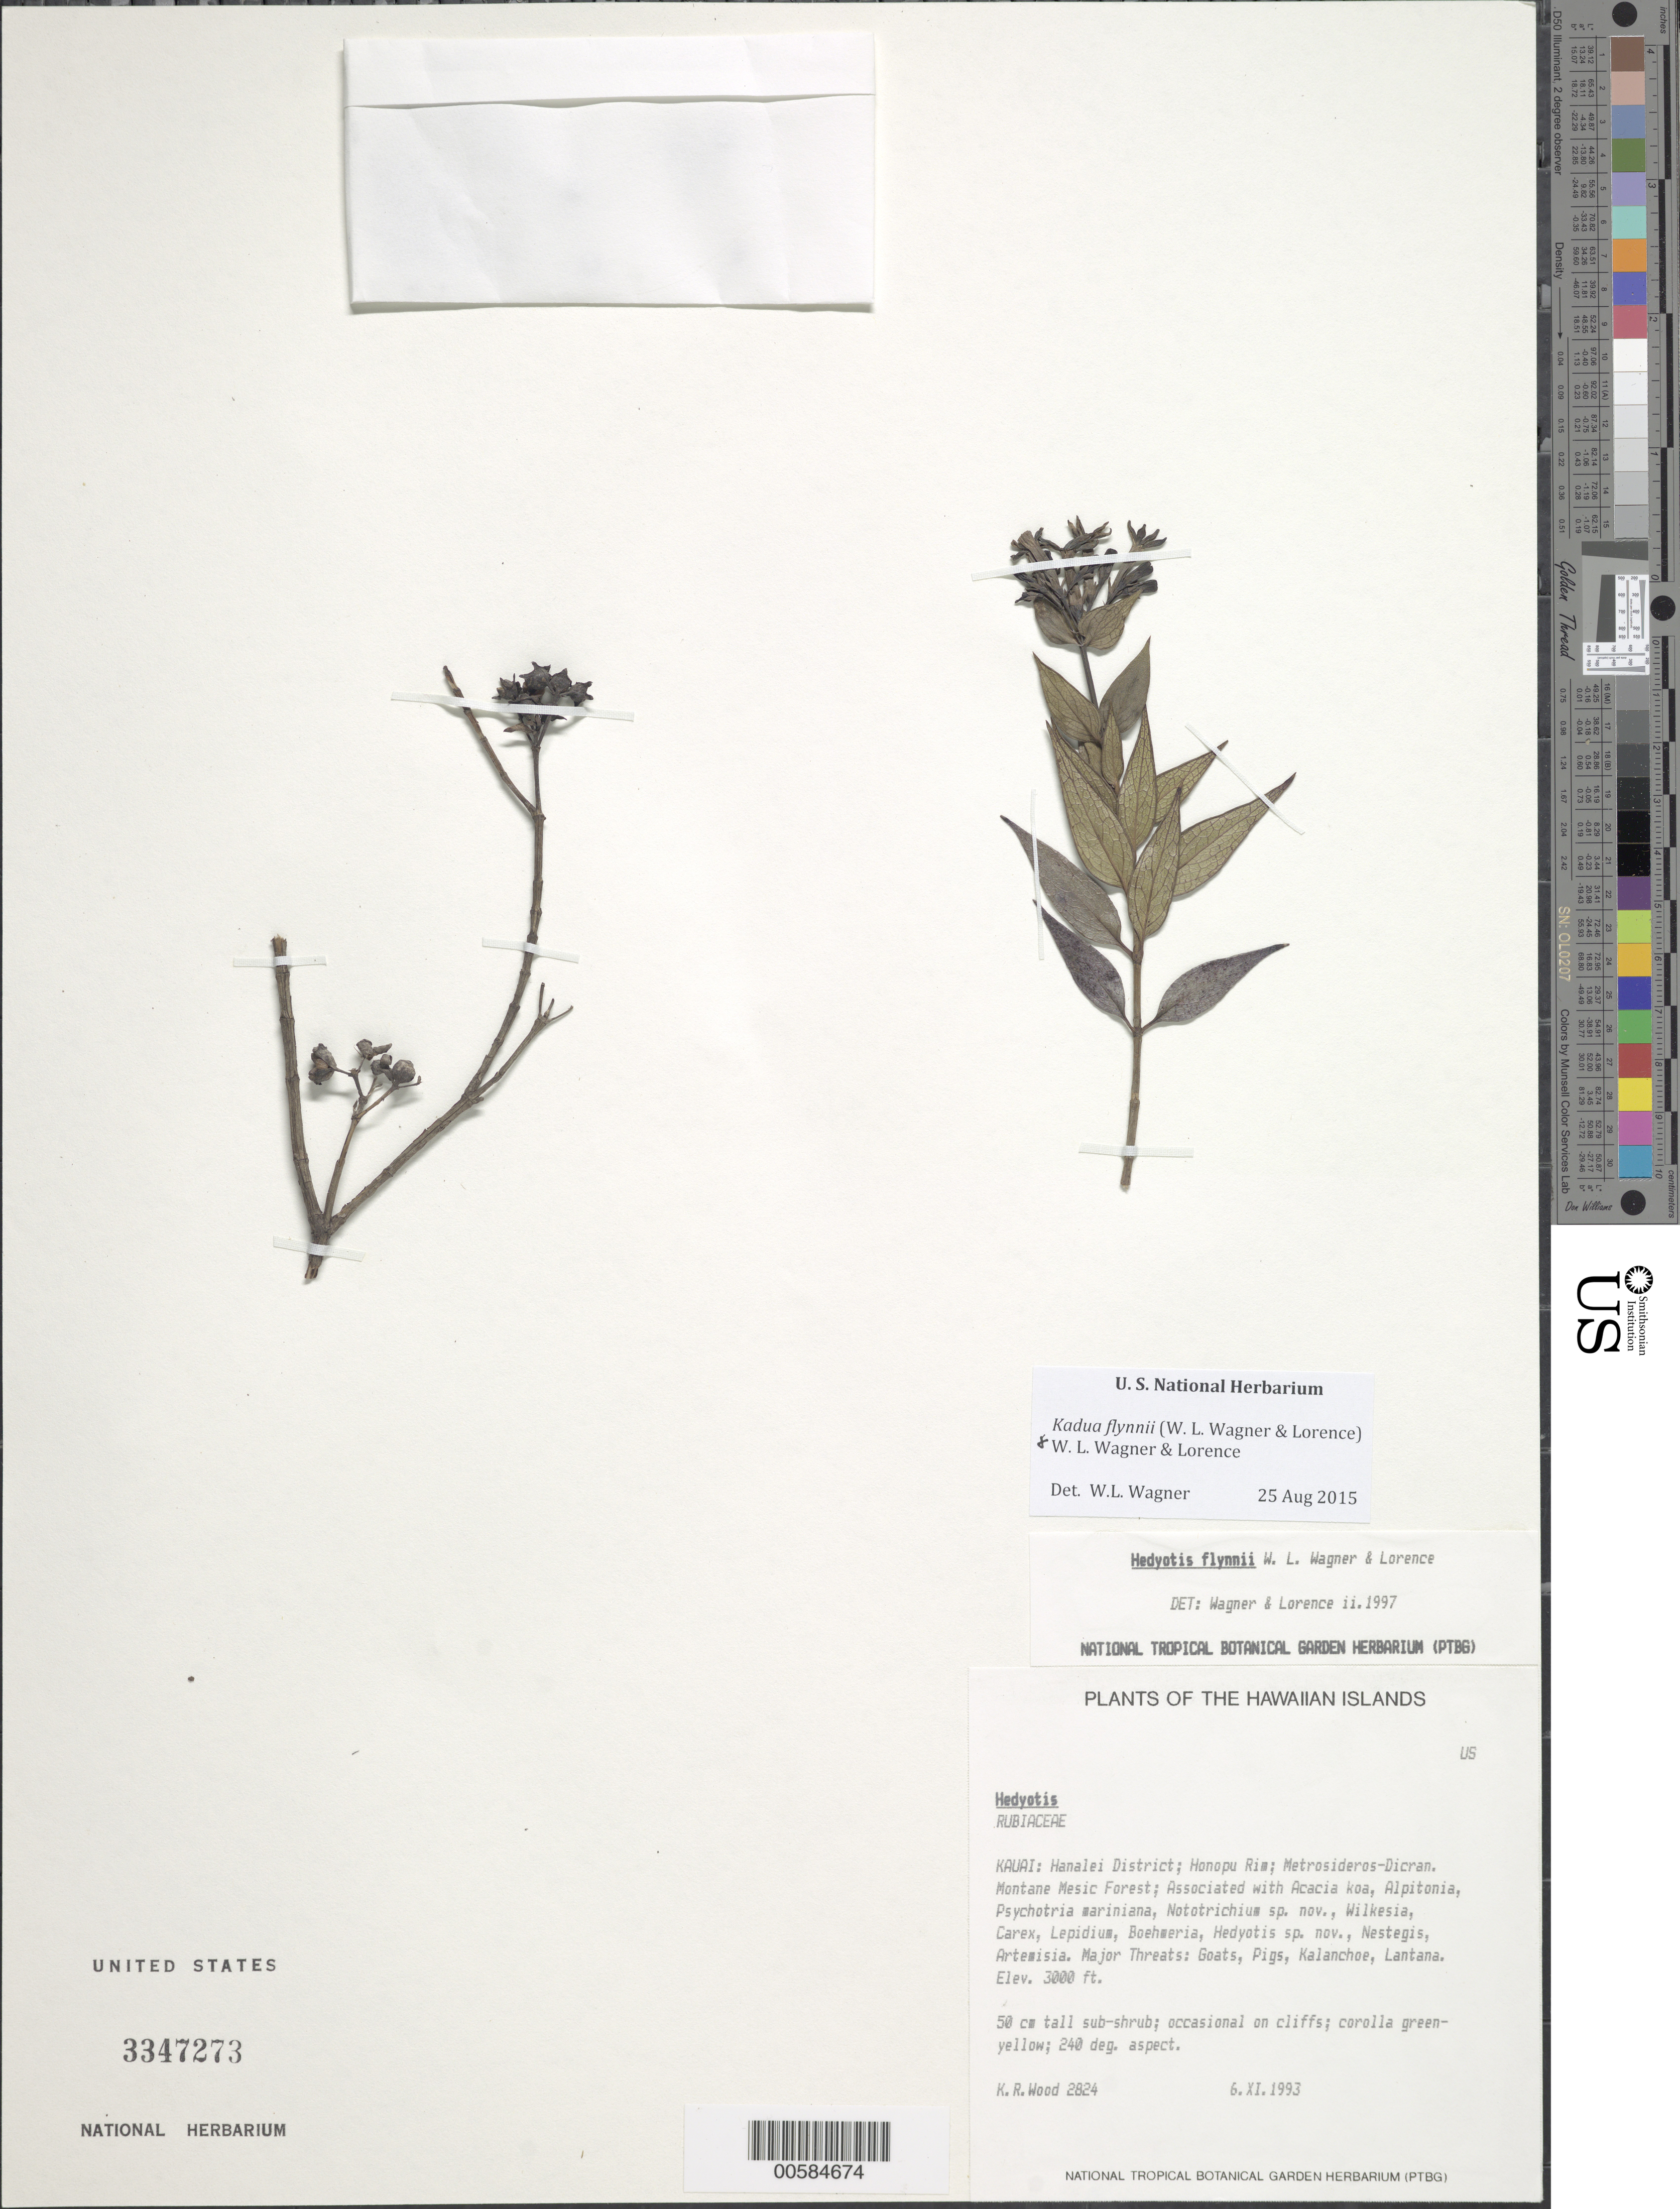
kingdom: Plantae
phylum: Tracheophyta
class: Magnoliopsida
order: Gentianales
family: Rubiaceae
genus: Kadua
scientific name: Kadua flynnii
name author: (W.L. Wagner & Lorence) W.L. Wagner & Lorence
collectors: K. R. Wood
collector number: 2824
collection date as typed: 6 Nov 1993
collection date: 1993-11-06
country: United States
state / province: Hawaii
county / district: Kauai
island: Kaua'i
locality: Hanalei District; Honopu Rim.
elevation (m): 914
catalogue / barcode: US 3347273